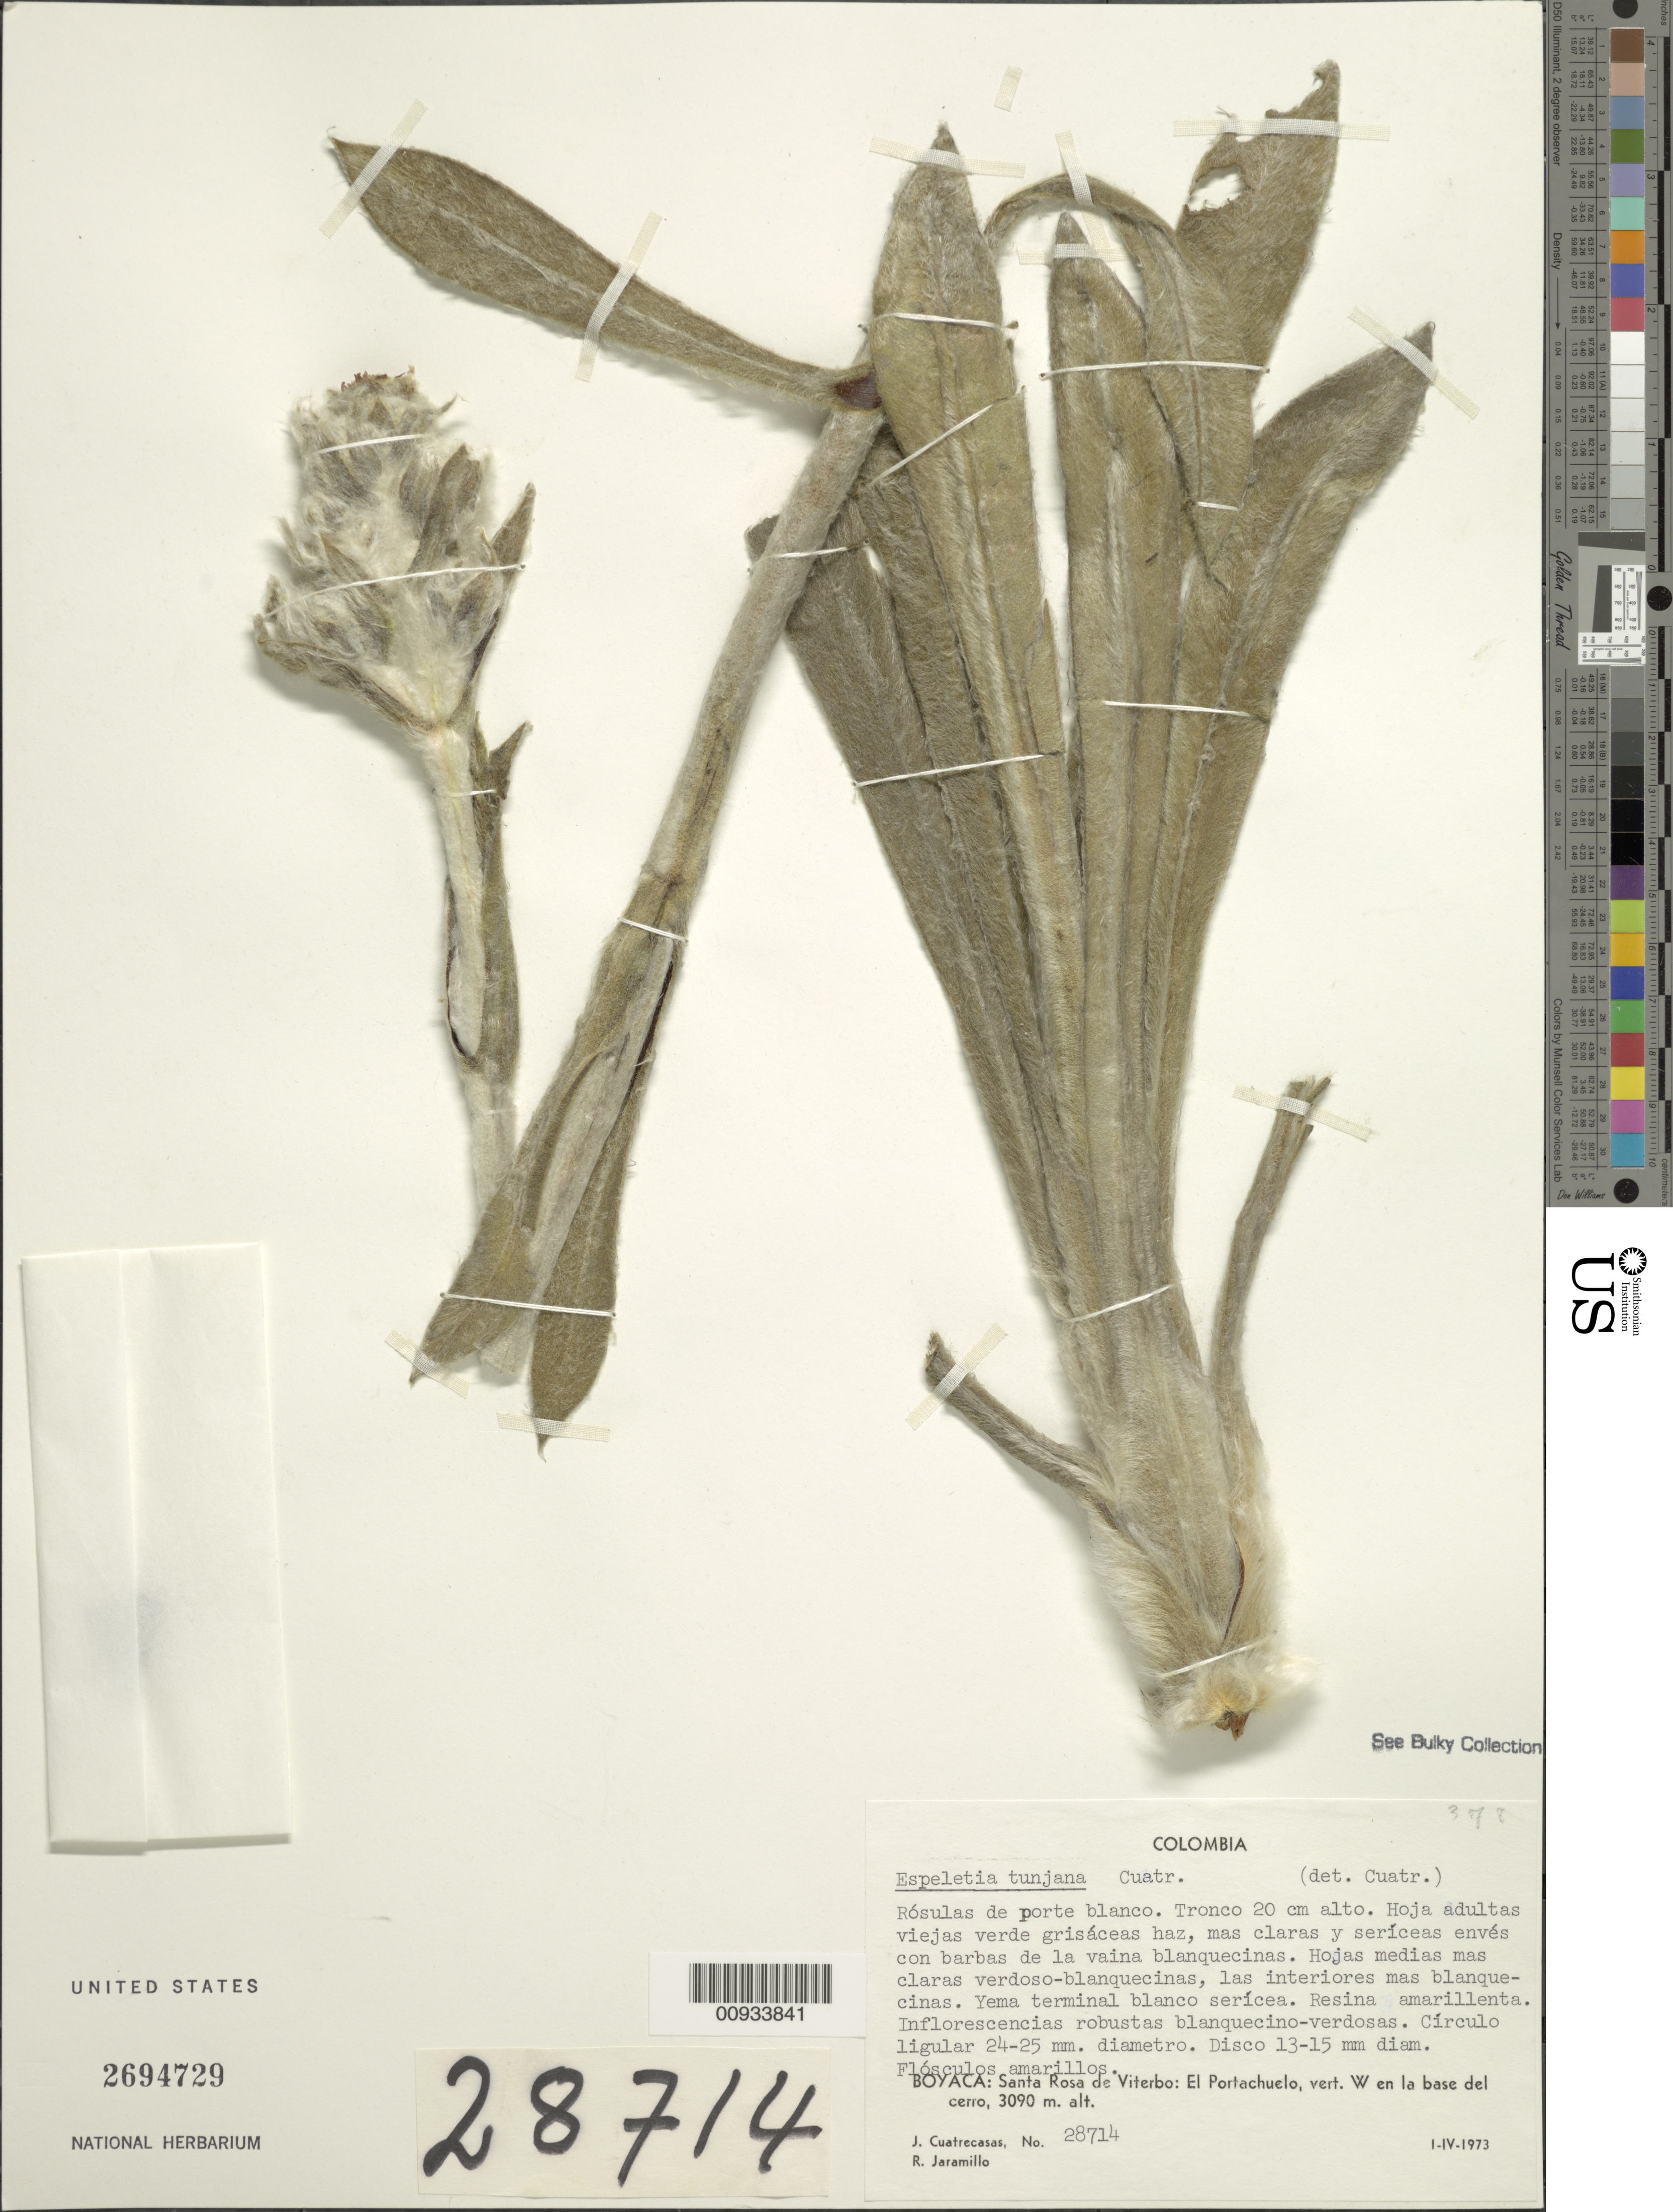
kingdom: Plantae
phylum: Tracheophyta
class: Magnoliopsida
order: Asterales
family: Asteraceae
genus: Espeletia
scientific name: Espeletia tunjana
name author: Cuatrec.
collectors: J. Cuatrecasas & R. Jaramillo M.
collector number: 28714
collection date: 1973-04-01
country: Colombia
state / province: Boyacá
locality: Santa Rosa de Viterbo, El Portachuelo, vert. W en la base del cerro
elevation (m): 3090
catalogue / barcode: US 2694729